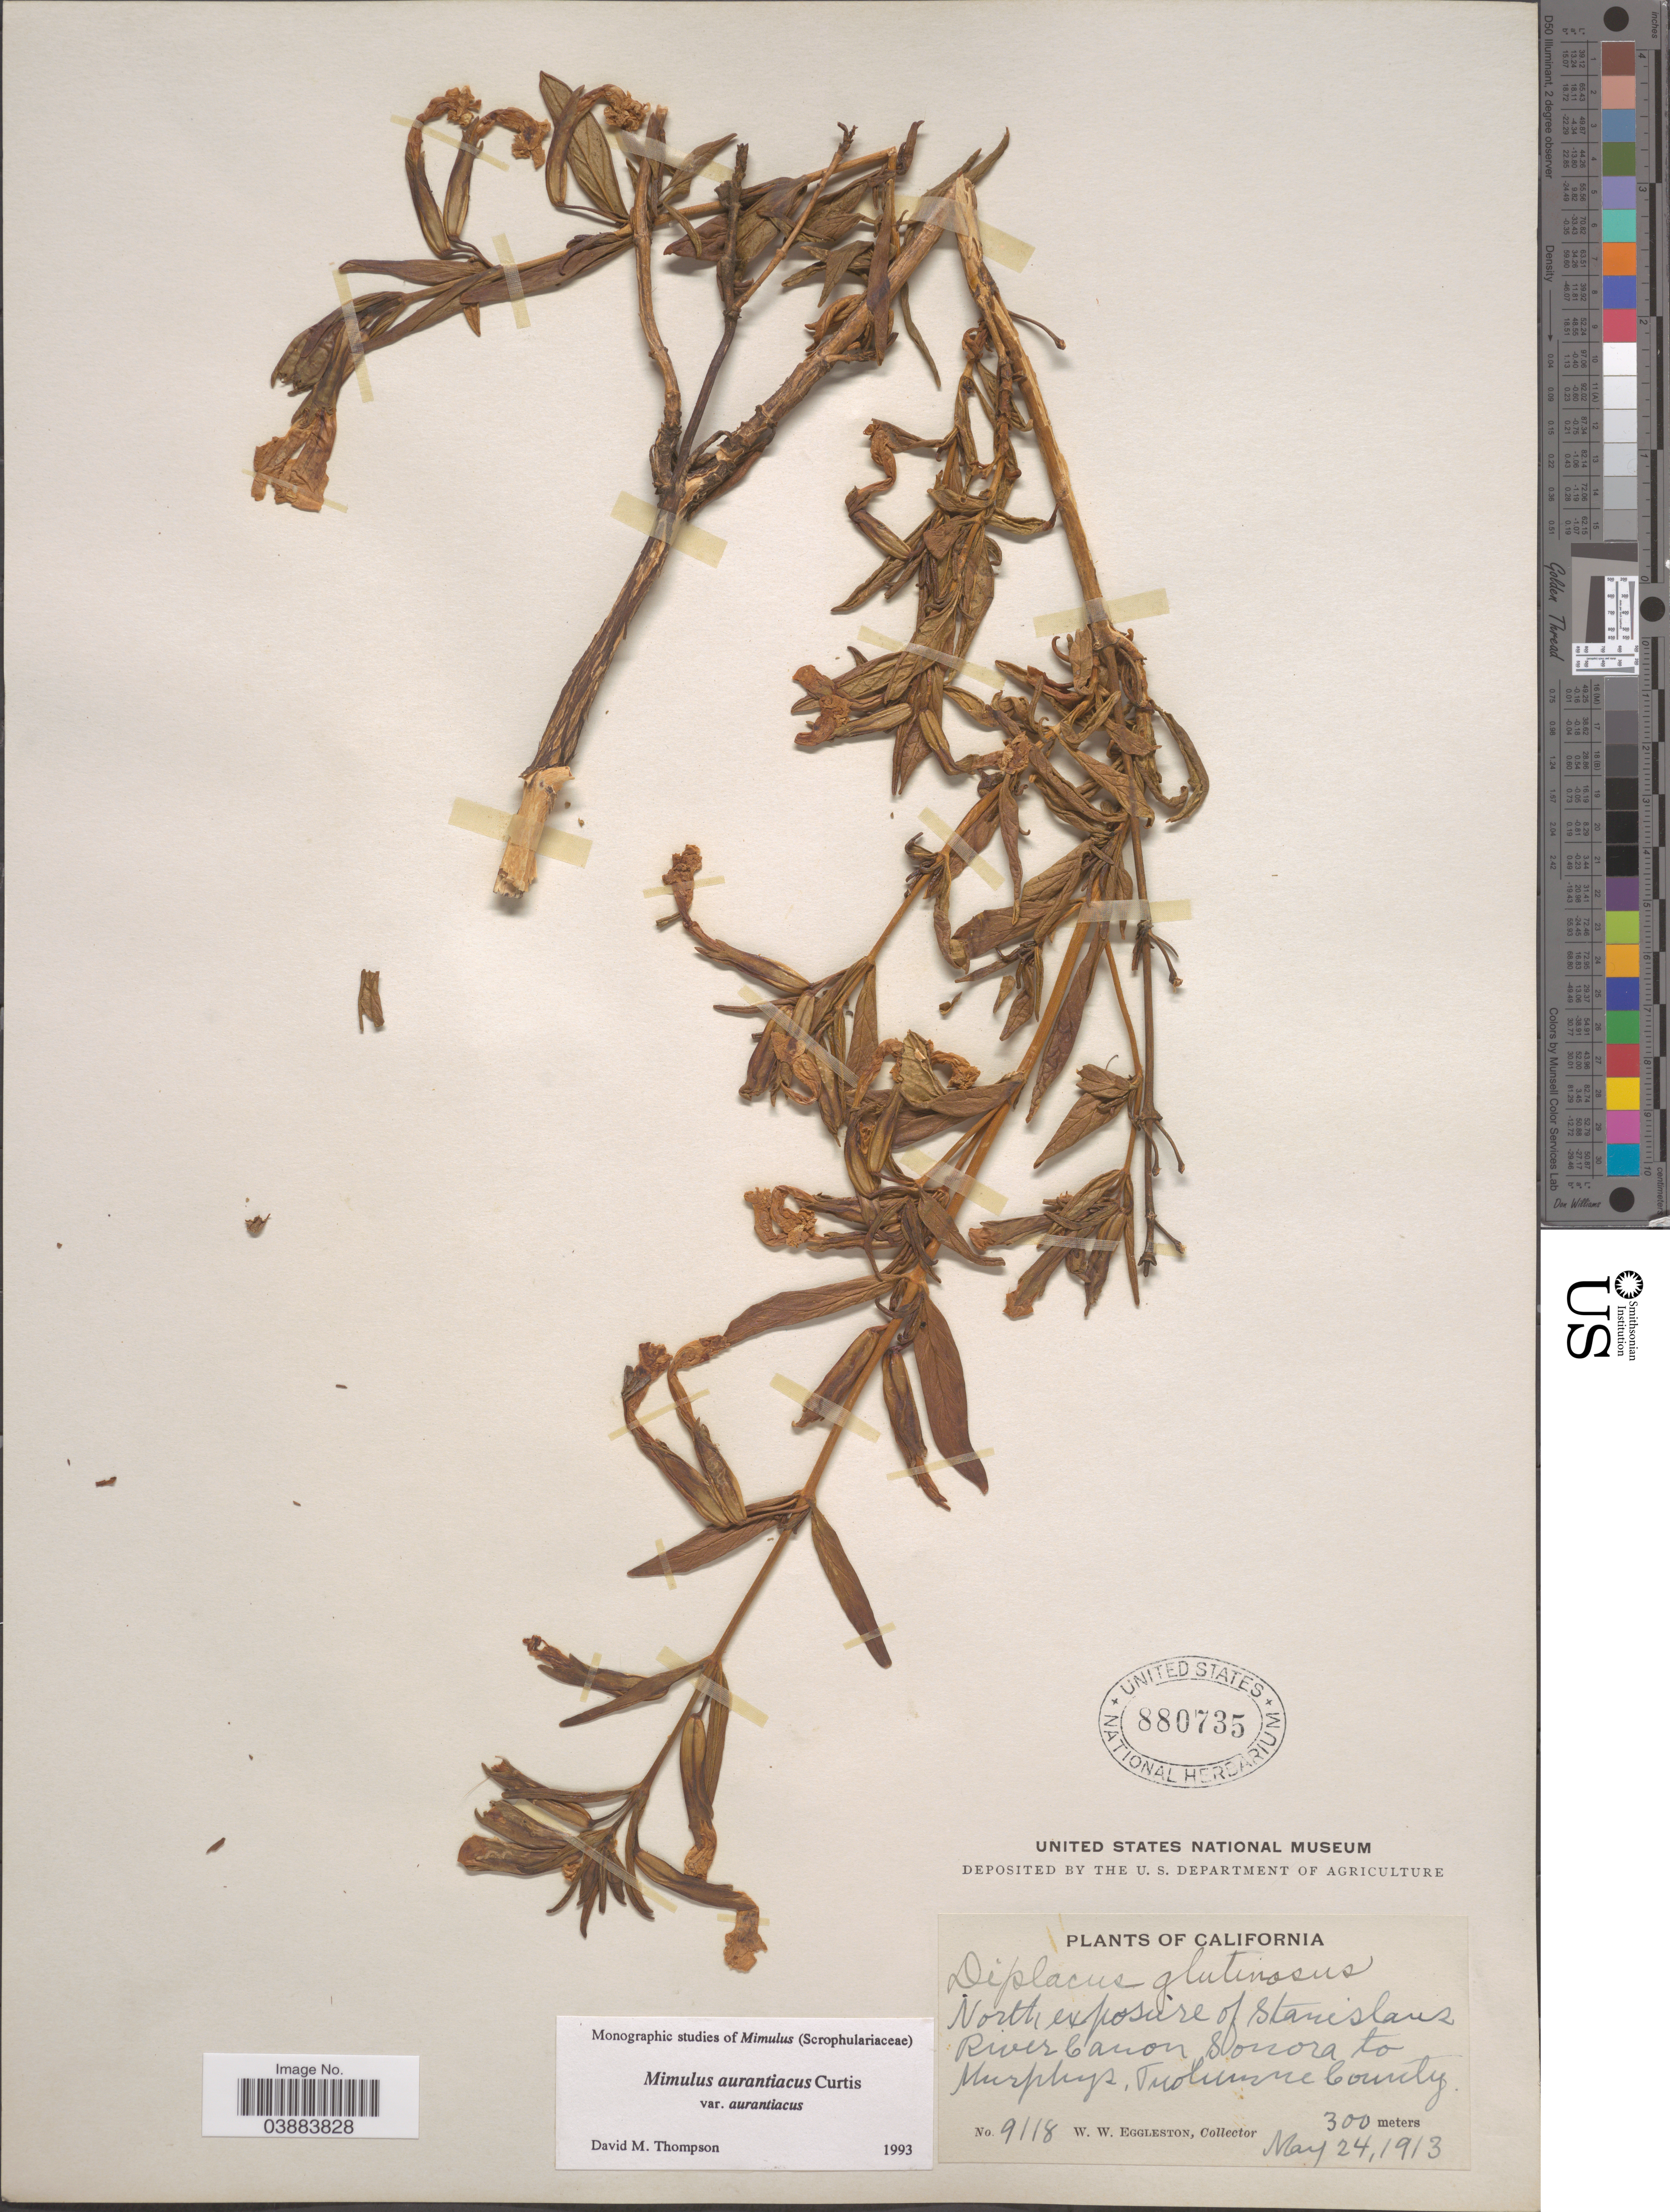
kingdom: Plantae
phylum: Tracheophyta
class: Magnoliopsida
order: Lamiales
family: Phrymaceae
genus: Diplacus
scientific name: Diplacus aurantiacus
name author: (Curtis) Jeps.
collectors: W. W. Eggleston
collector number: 9118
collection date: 1913-05-24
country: United States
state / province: California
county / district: Tuolumne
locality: North, exposure of Stanislaus River Canon Sonora to Murphys. Tuolumne County.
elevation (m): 300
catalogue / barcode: US 880735